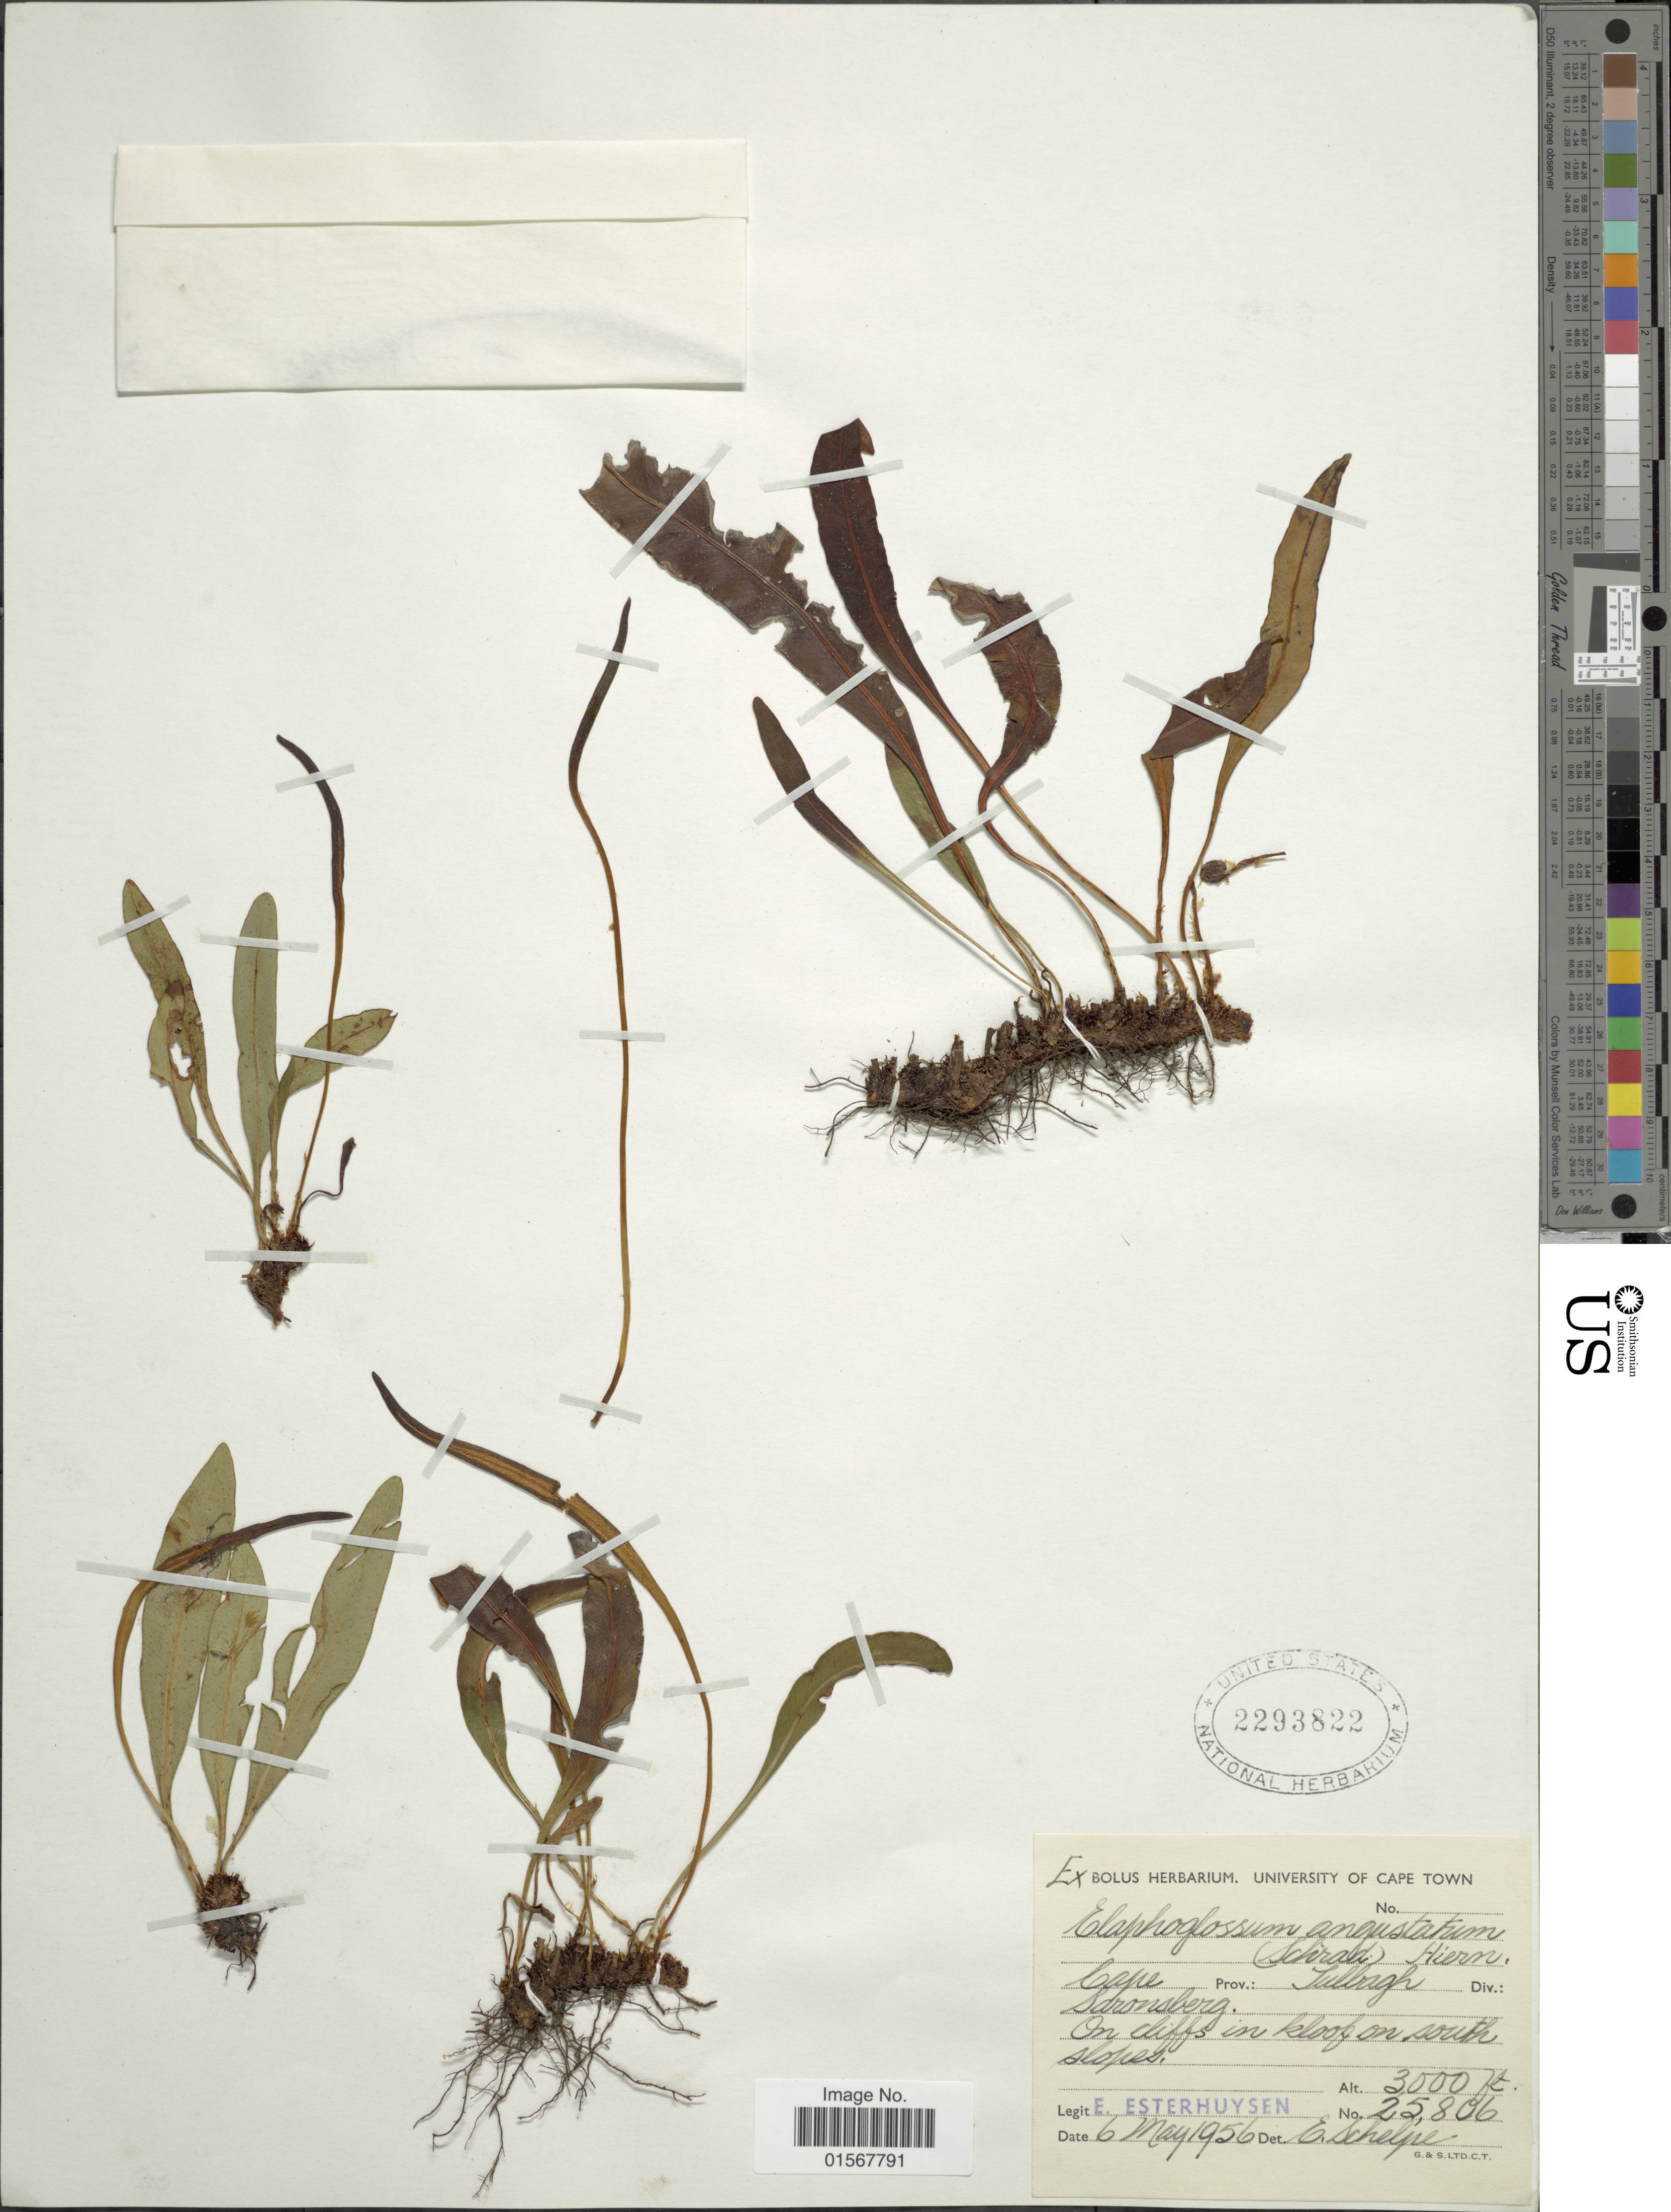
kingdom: Plantae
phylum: Tracheophyta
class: Polypodiopsida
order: Polypodiales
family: Dryopteridaceae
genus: Elaphoglossum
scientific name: Elaphoglossum angustatum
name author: (Schrad.) Hieron.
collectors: E. E. Esterhuysen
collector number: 25806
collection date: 1956-05-06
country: South Africa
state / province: Western Cape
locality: Cape Prov. Tulbagh Div. Saronsberg, On cliffs in kloof on south slope.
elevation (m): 914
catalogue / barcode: US 2293822